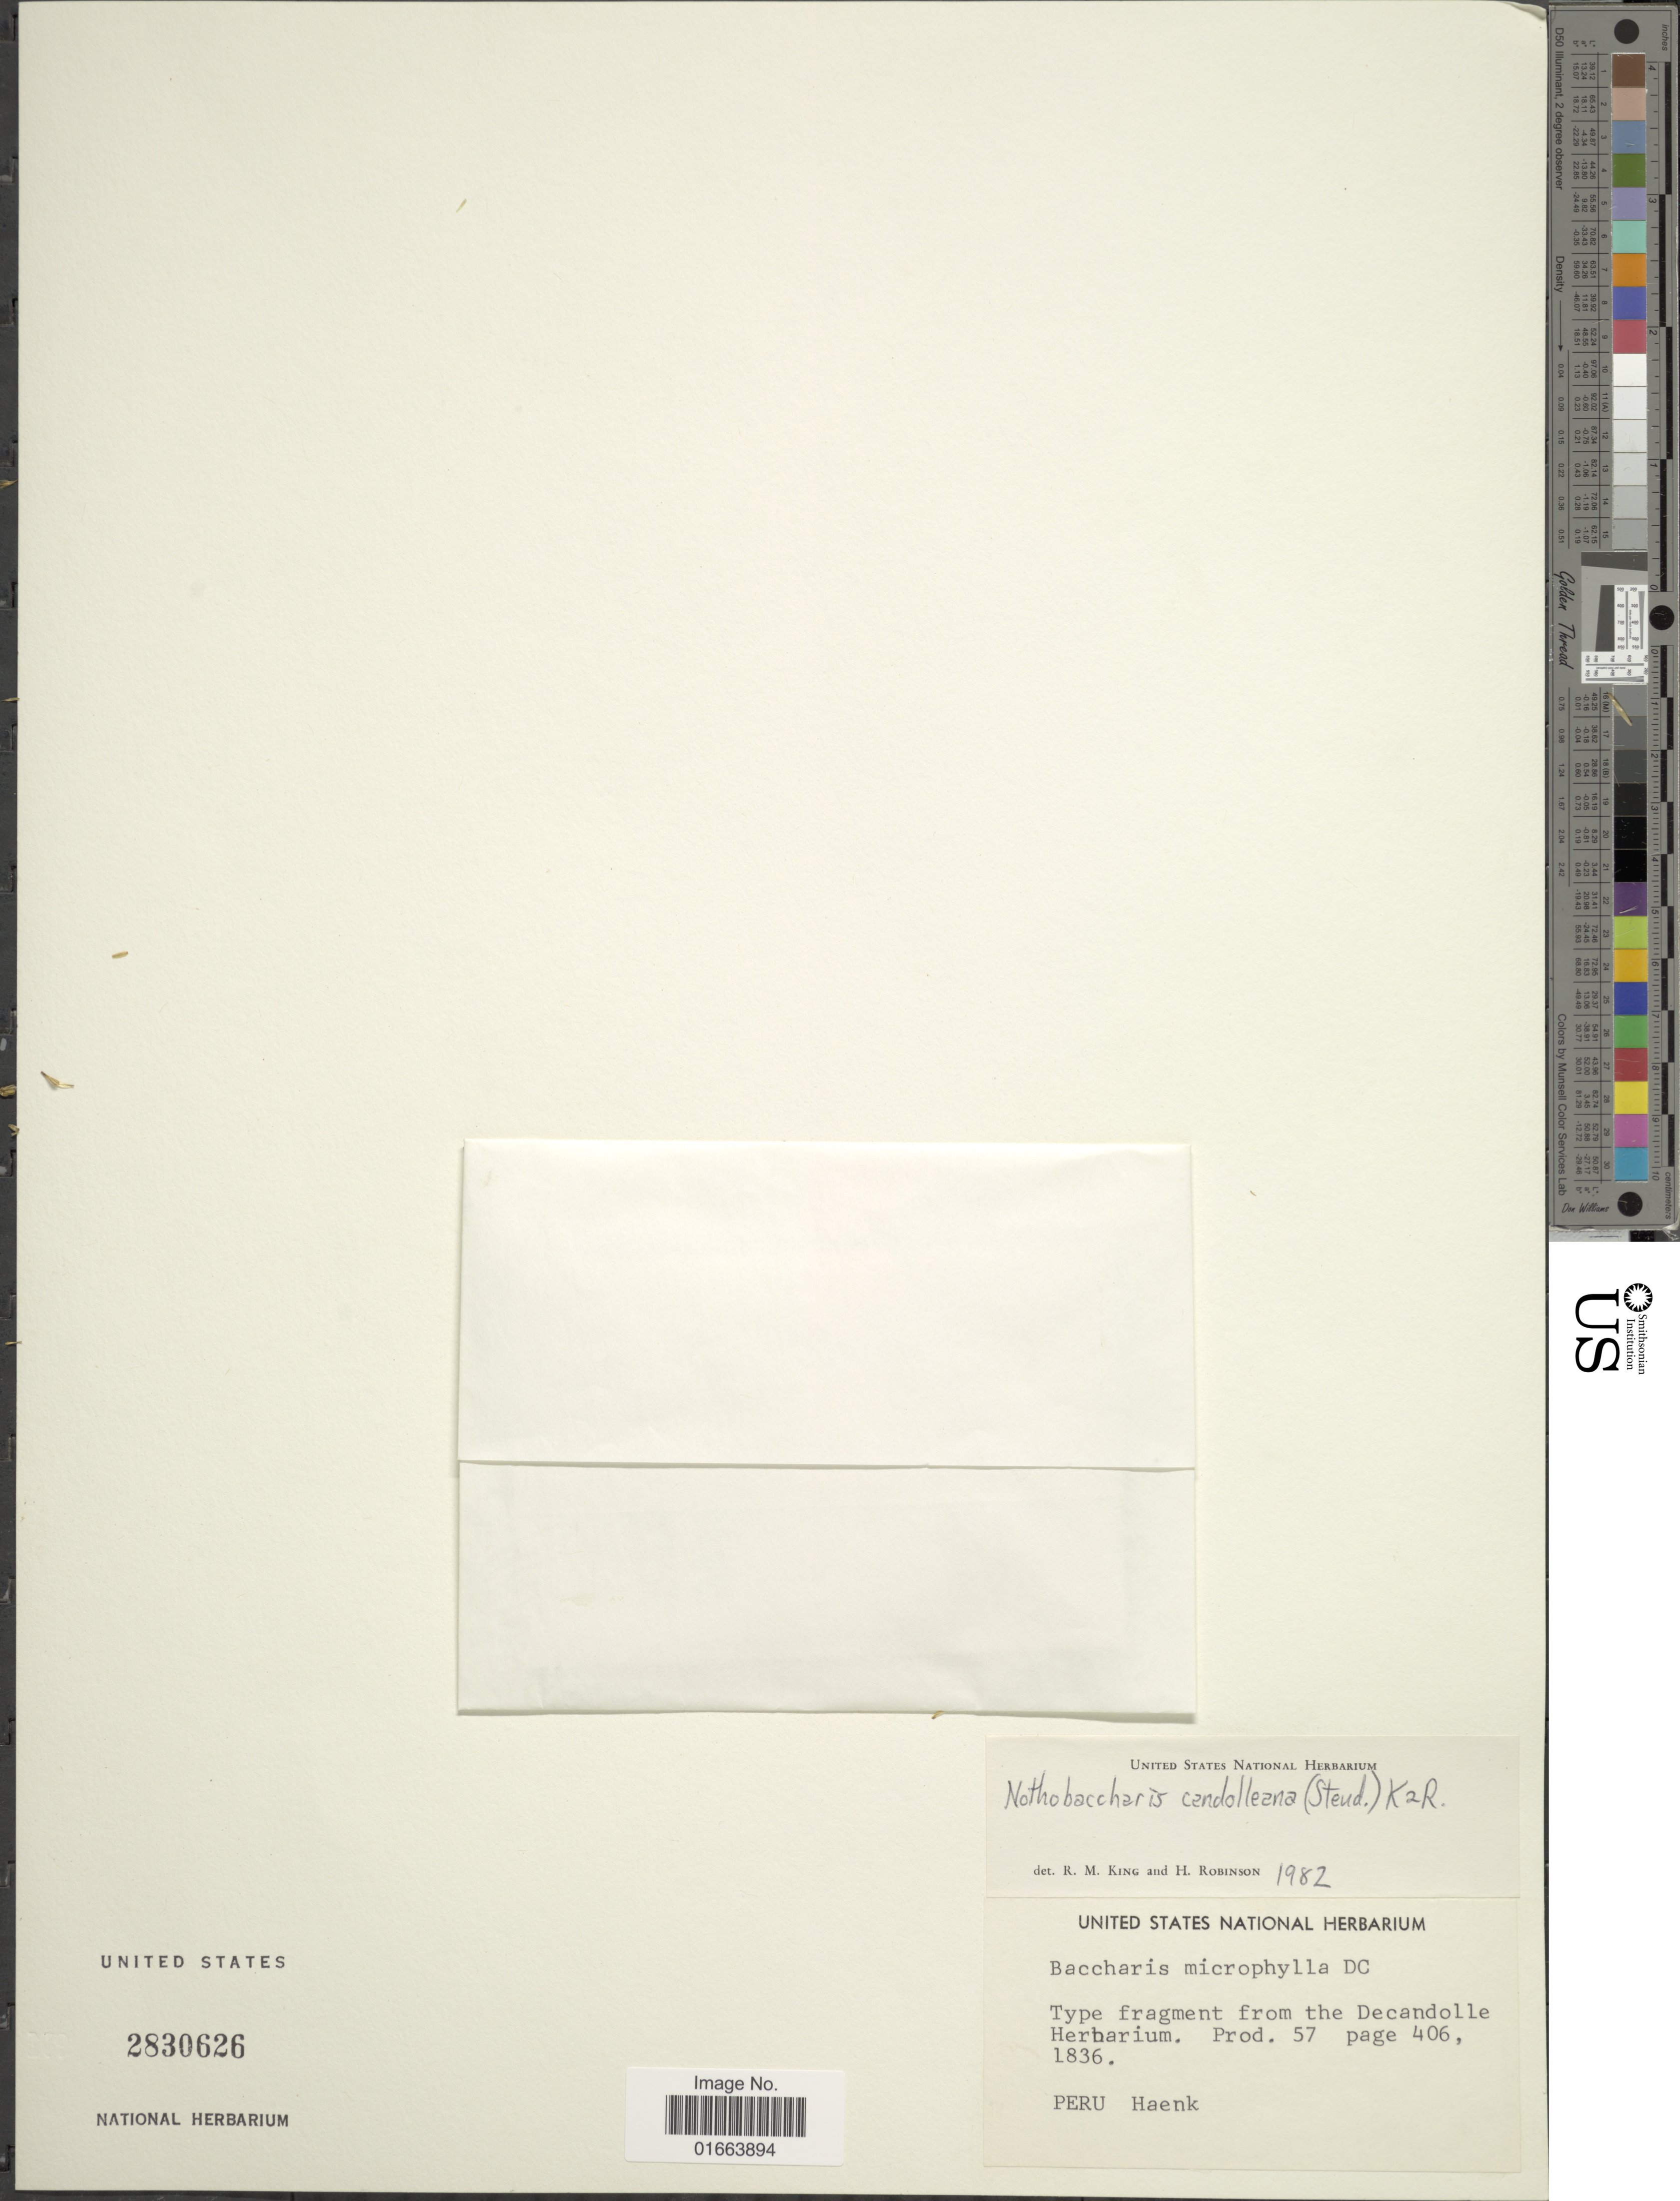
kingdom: Plantae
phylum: Tracheophyta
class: Magnoliopsida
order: Asterales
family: Asteraceae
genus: Nothobaccharis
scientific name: Nothobaccharis candolleana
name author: (Steud.) R.M. King & H. Rob.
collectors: Haenk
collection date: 1836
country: Peru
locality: Decandolle Herbarium [unsure placement]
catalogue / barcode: US 2830626